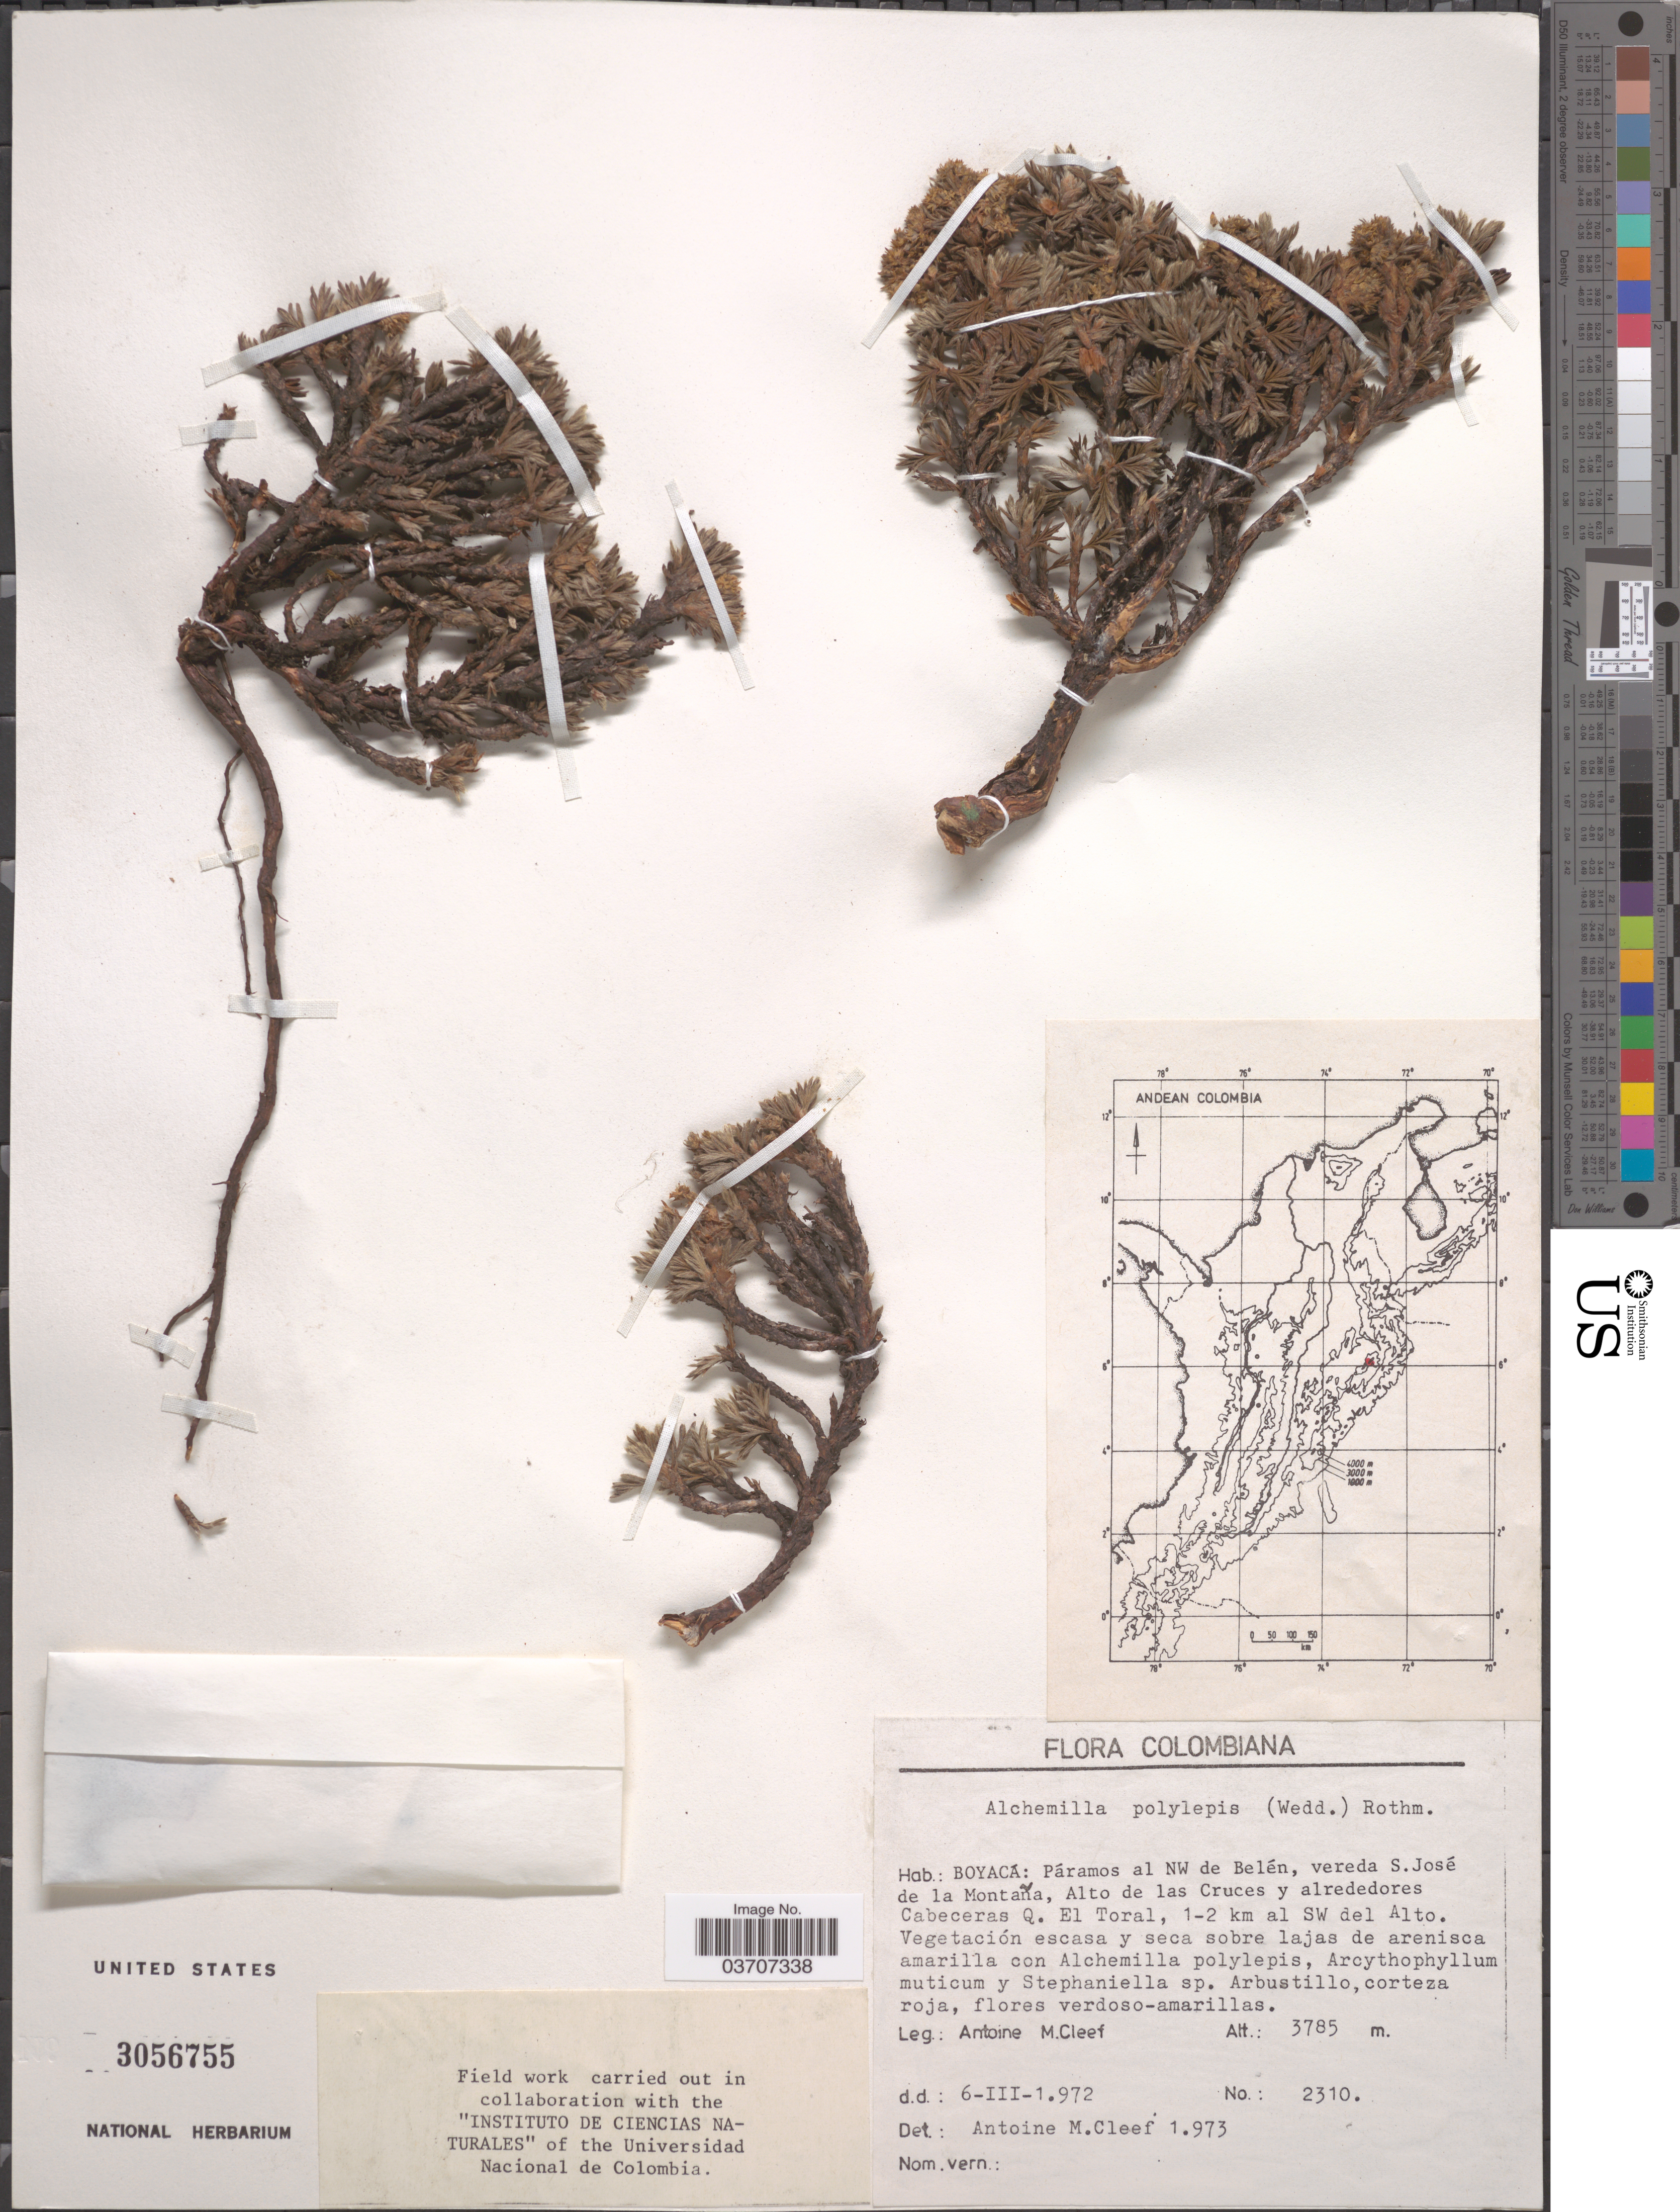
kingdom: Plantae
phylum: Tracheophyta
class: Magnoliopsida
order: Rosales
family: Rosaceae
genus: Lachemilla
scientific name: Lachemilla polylepis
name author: (Wedd.) Rothm.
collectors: A. M. Cleef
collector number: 2310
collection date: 1972-03-06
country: Colombia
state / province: Boyacá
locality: Páramos al NW de Belén, vereda S. José de la Montaña, Alto de las Cruces y alrededores Cabeceras Q. El Toral, 1-2 km al SW del Alto.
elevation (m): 3785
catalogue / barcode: US 3056755